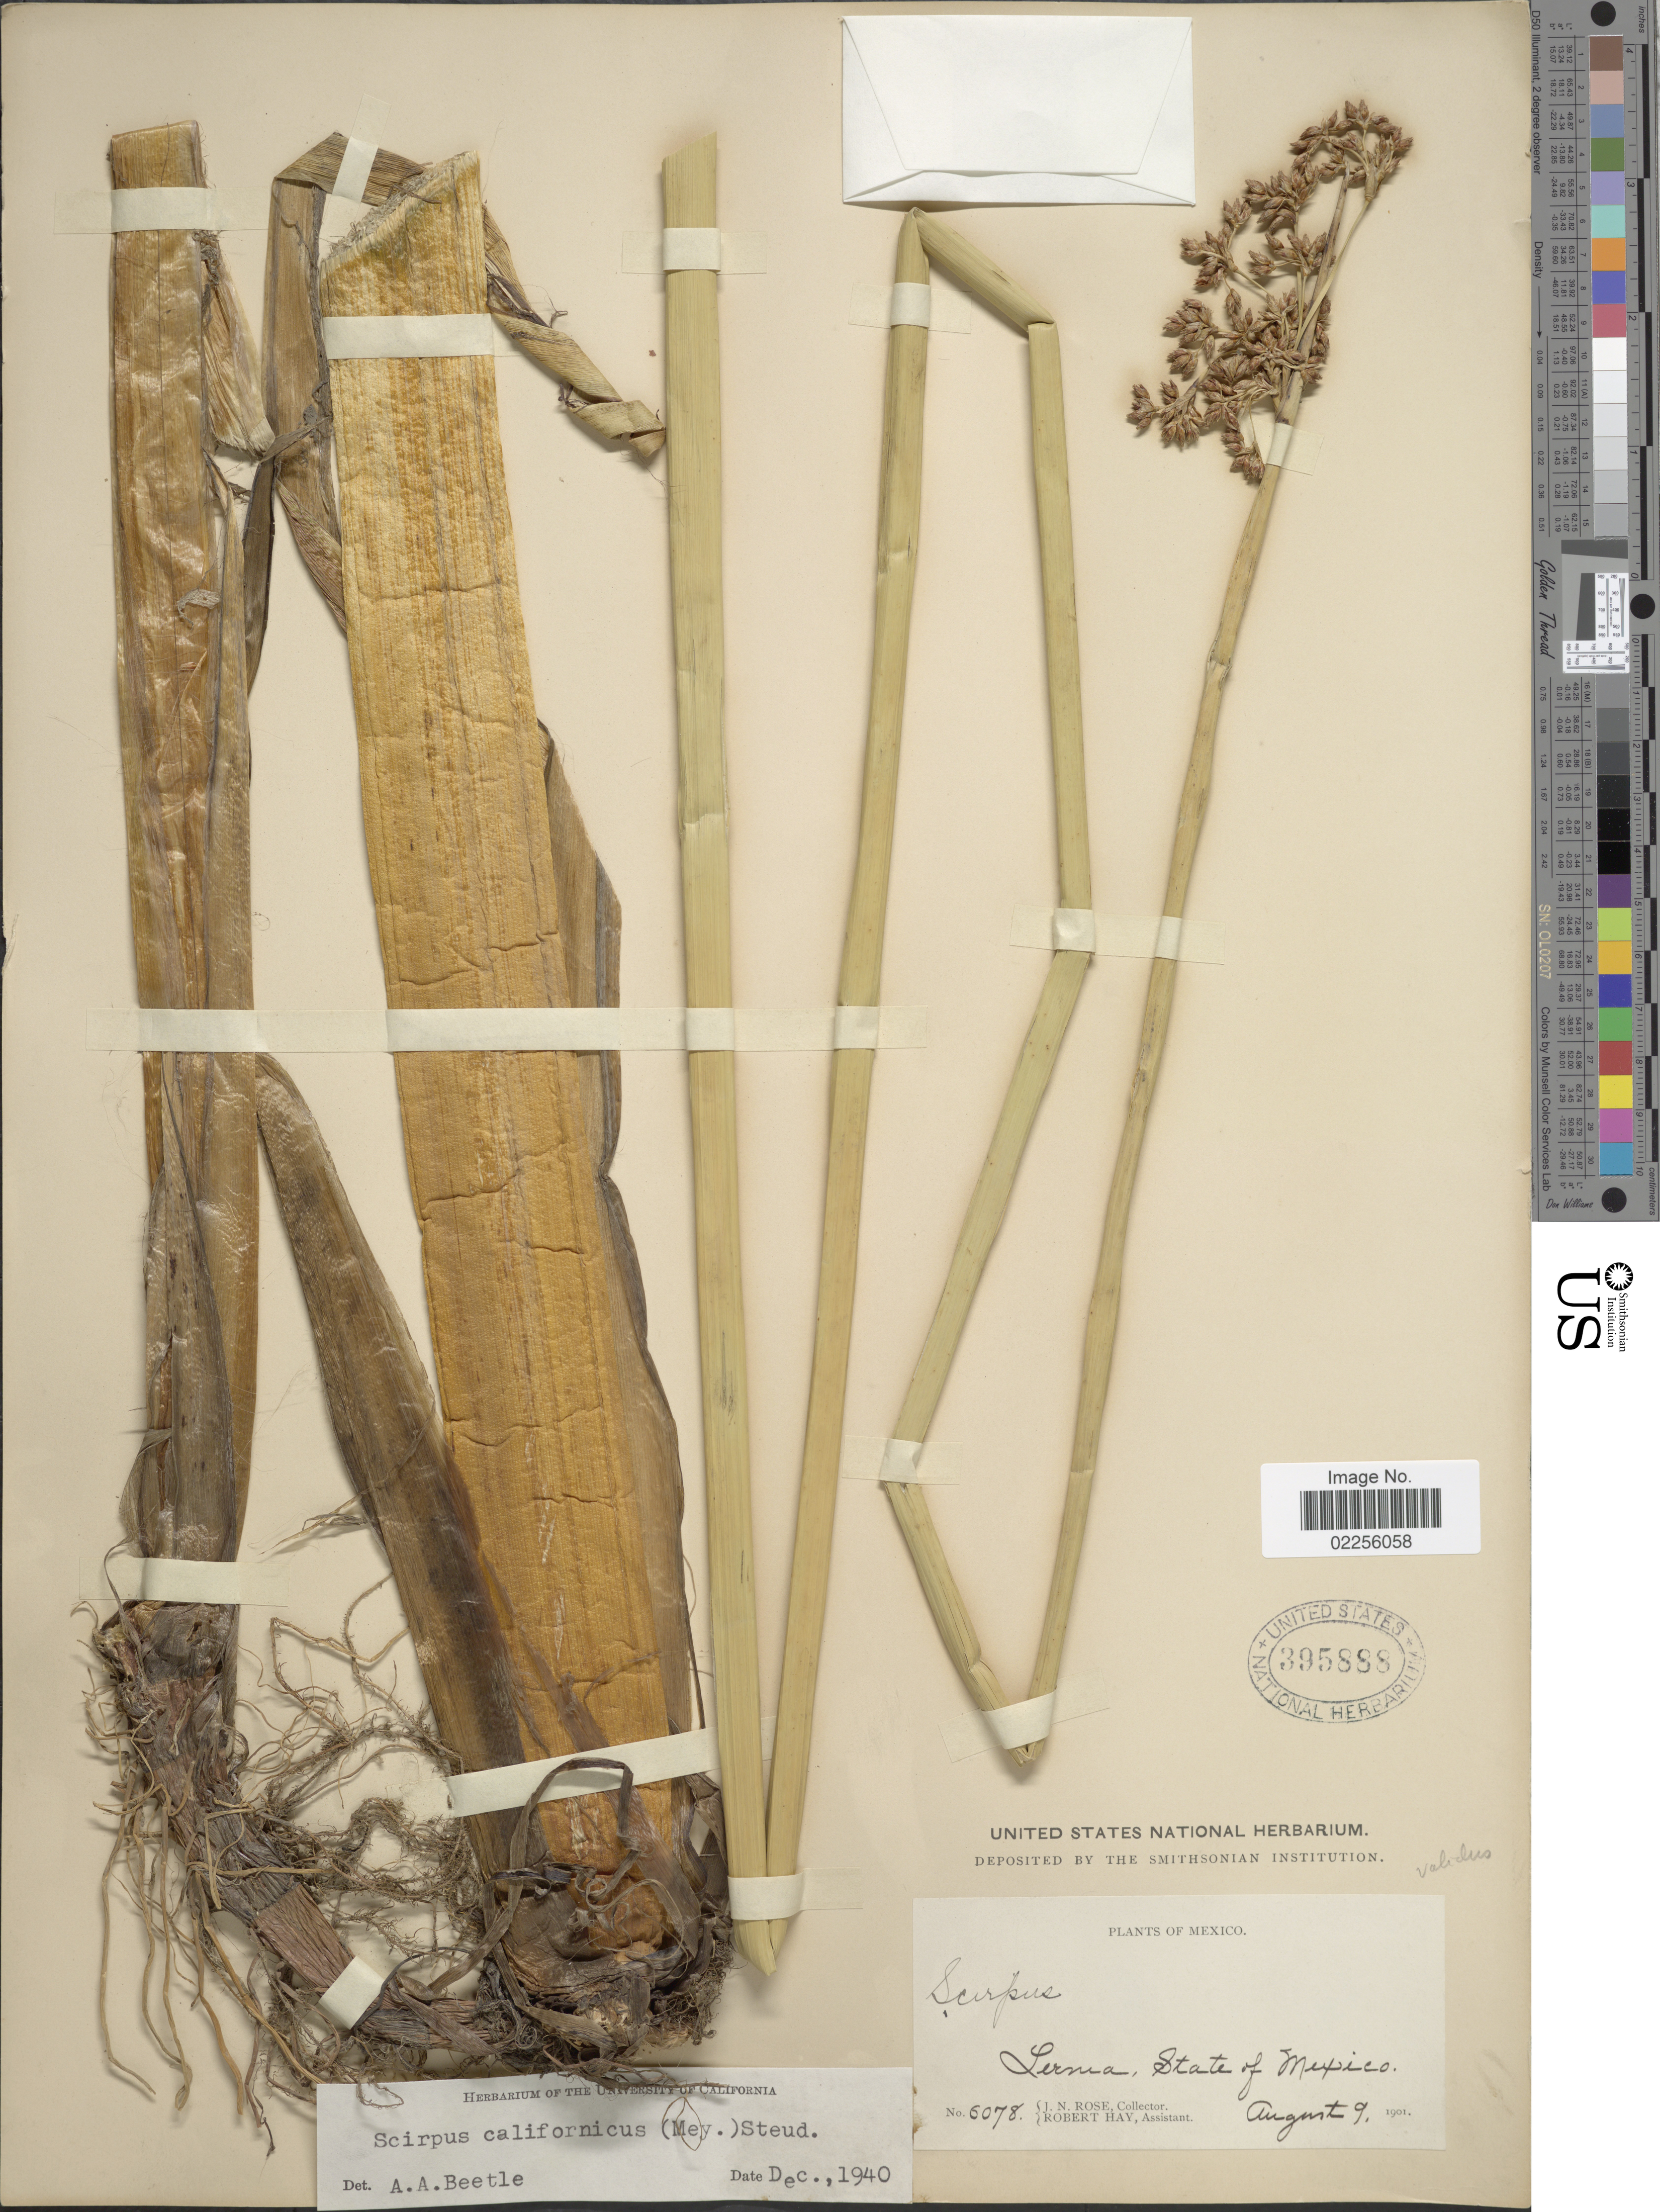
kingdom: Plantae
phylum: Tracheophyta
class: Liliopsida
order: Poales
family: Cyperaceae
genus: Schoenoplectus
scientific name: Schoenoplectus californicus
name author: (C.A. Mey.) Soják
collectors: J. N. Rose & R. Hay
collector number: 6078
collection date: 1901-08-09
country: Mexico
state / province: México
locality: Lerma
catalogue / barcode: US 395888